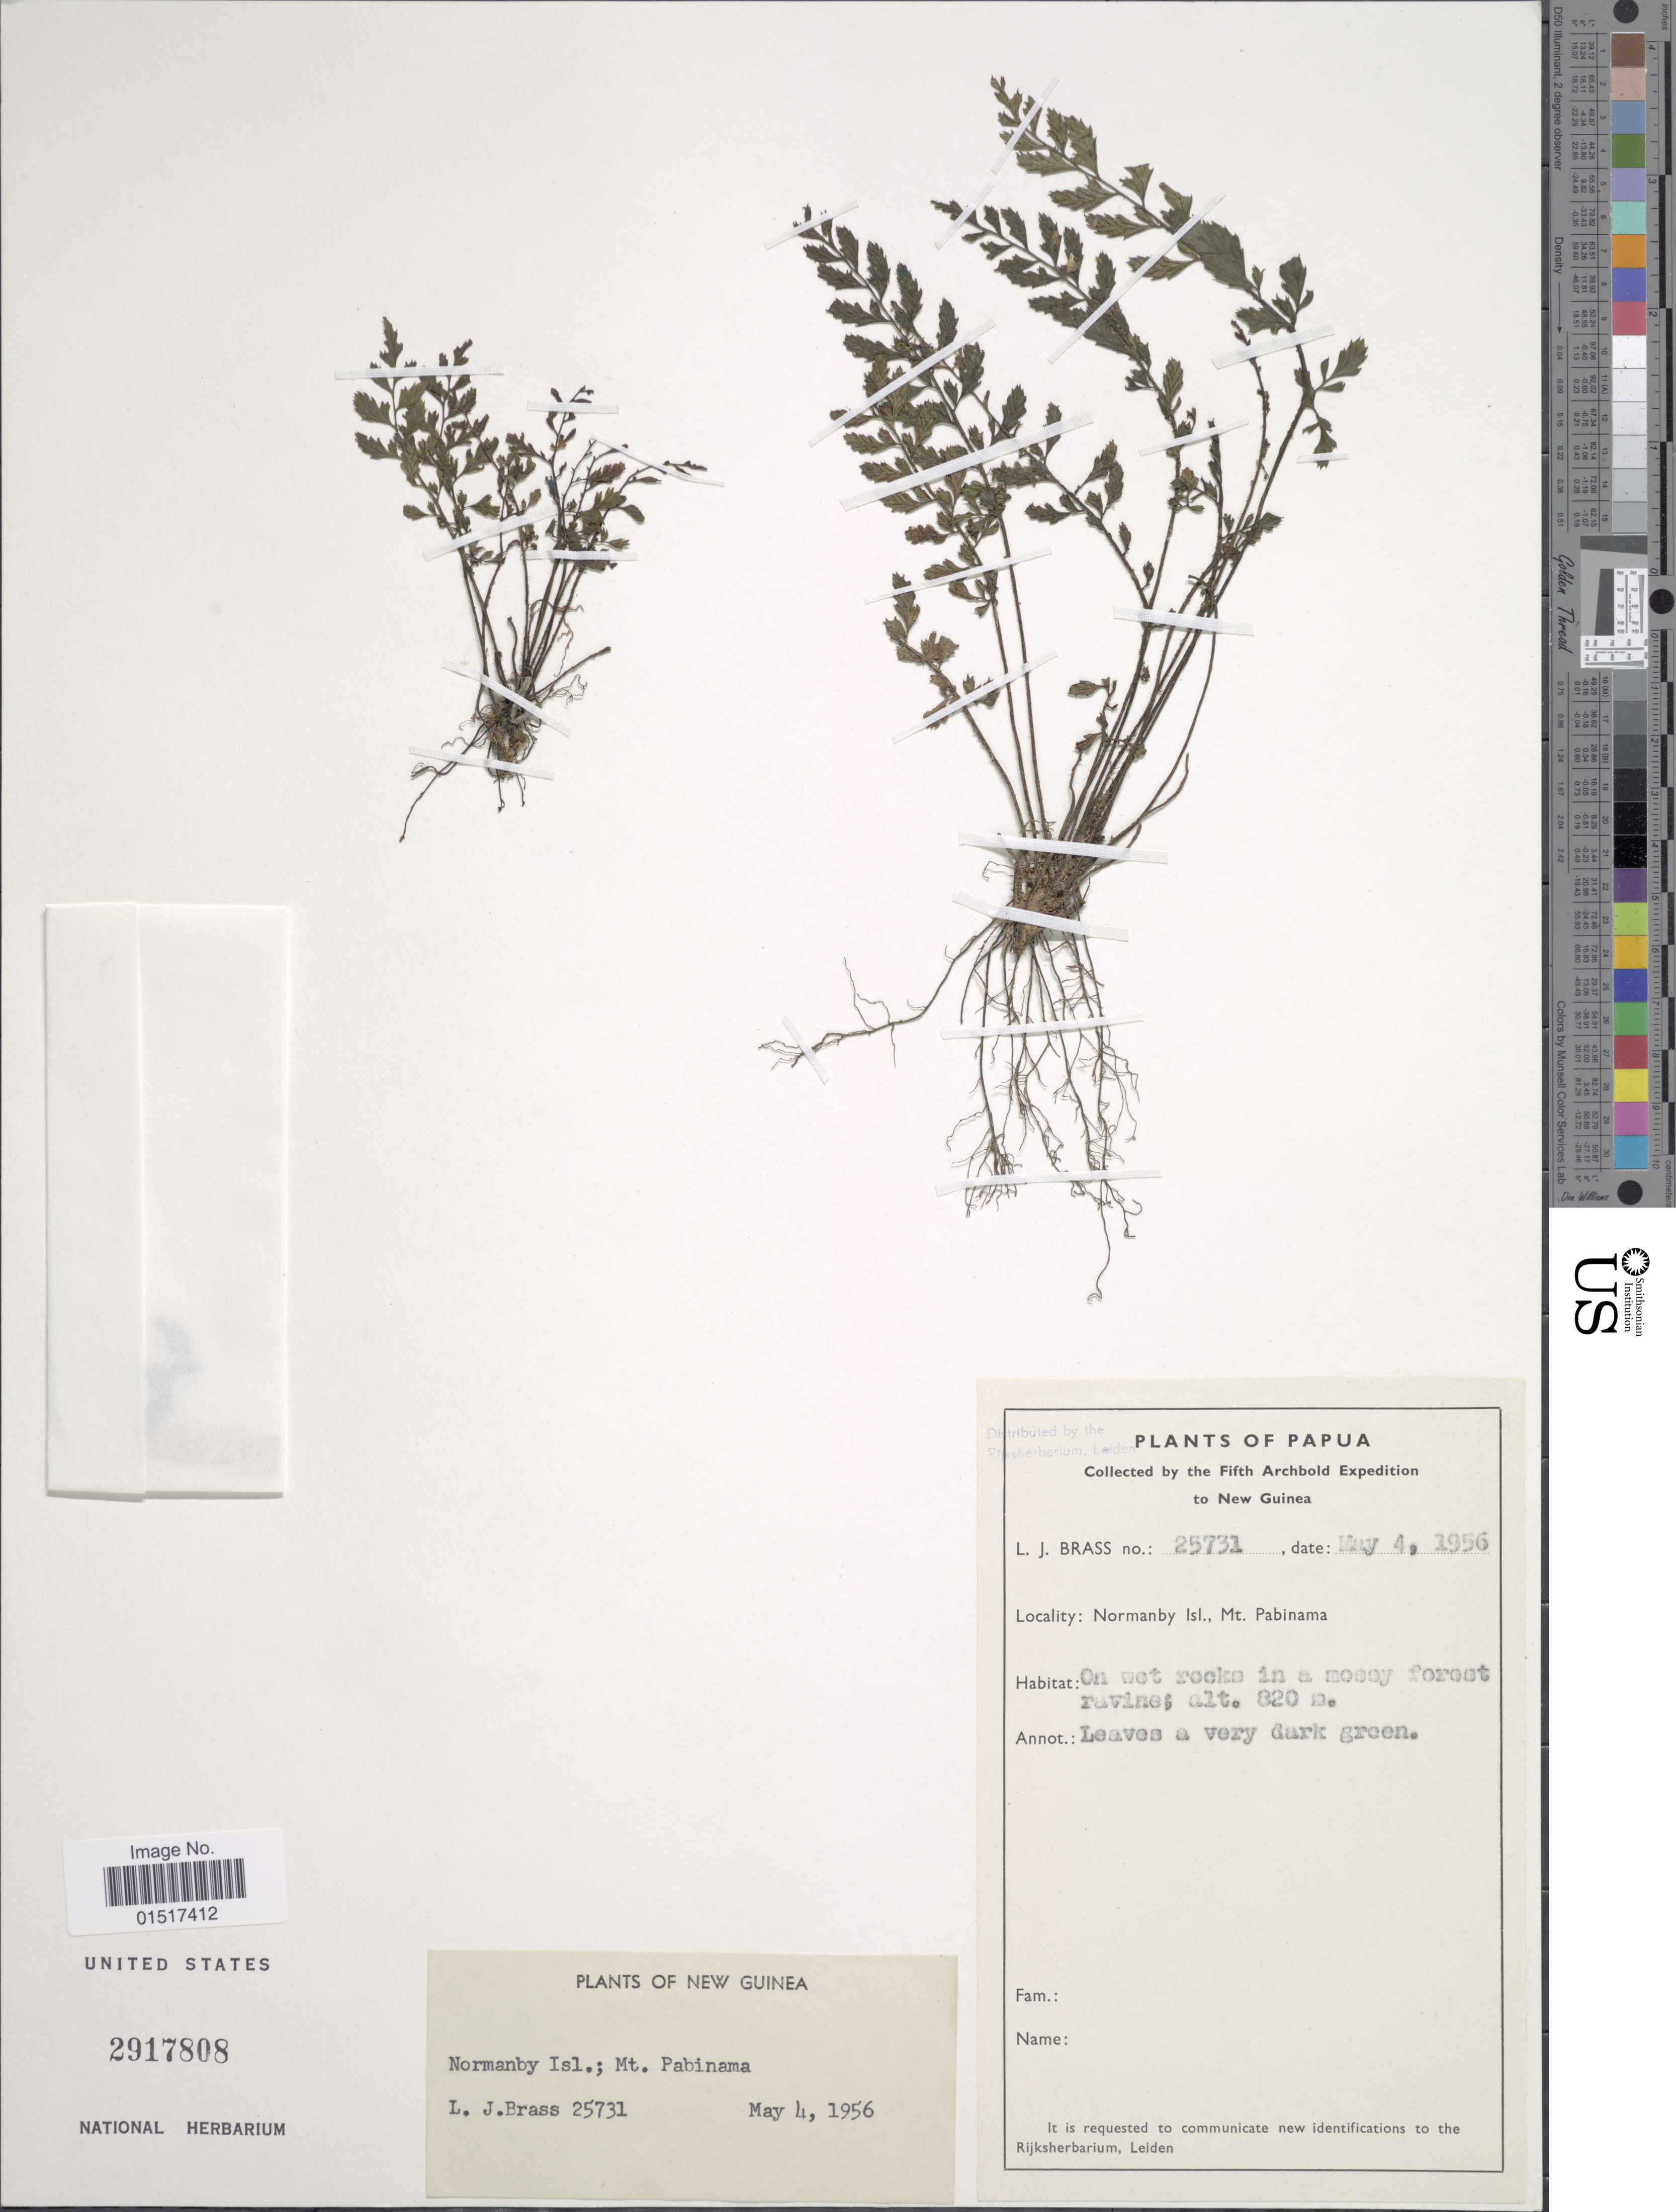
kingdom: Plantae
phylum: Tracheophyta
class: Polypodiopsida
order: Polypodiales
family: Aspleniaceae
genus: Asplenium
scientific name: Asplenium sp.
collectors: L. J. Brass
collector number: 25731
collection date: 1956-05-04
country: Papua New Guinea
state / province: Milne Bay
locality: Papua. New Guinea. Normanby Isl.; Mt. Pabinama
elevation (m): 820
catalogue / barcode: US 2917808